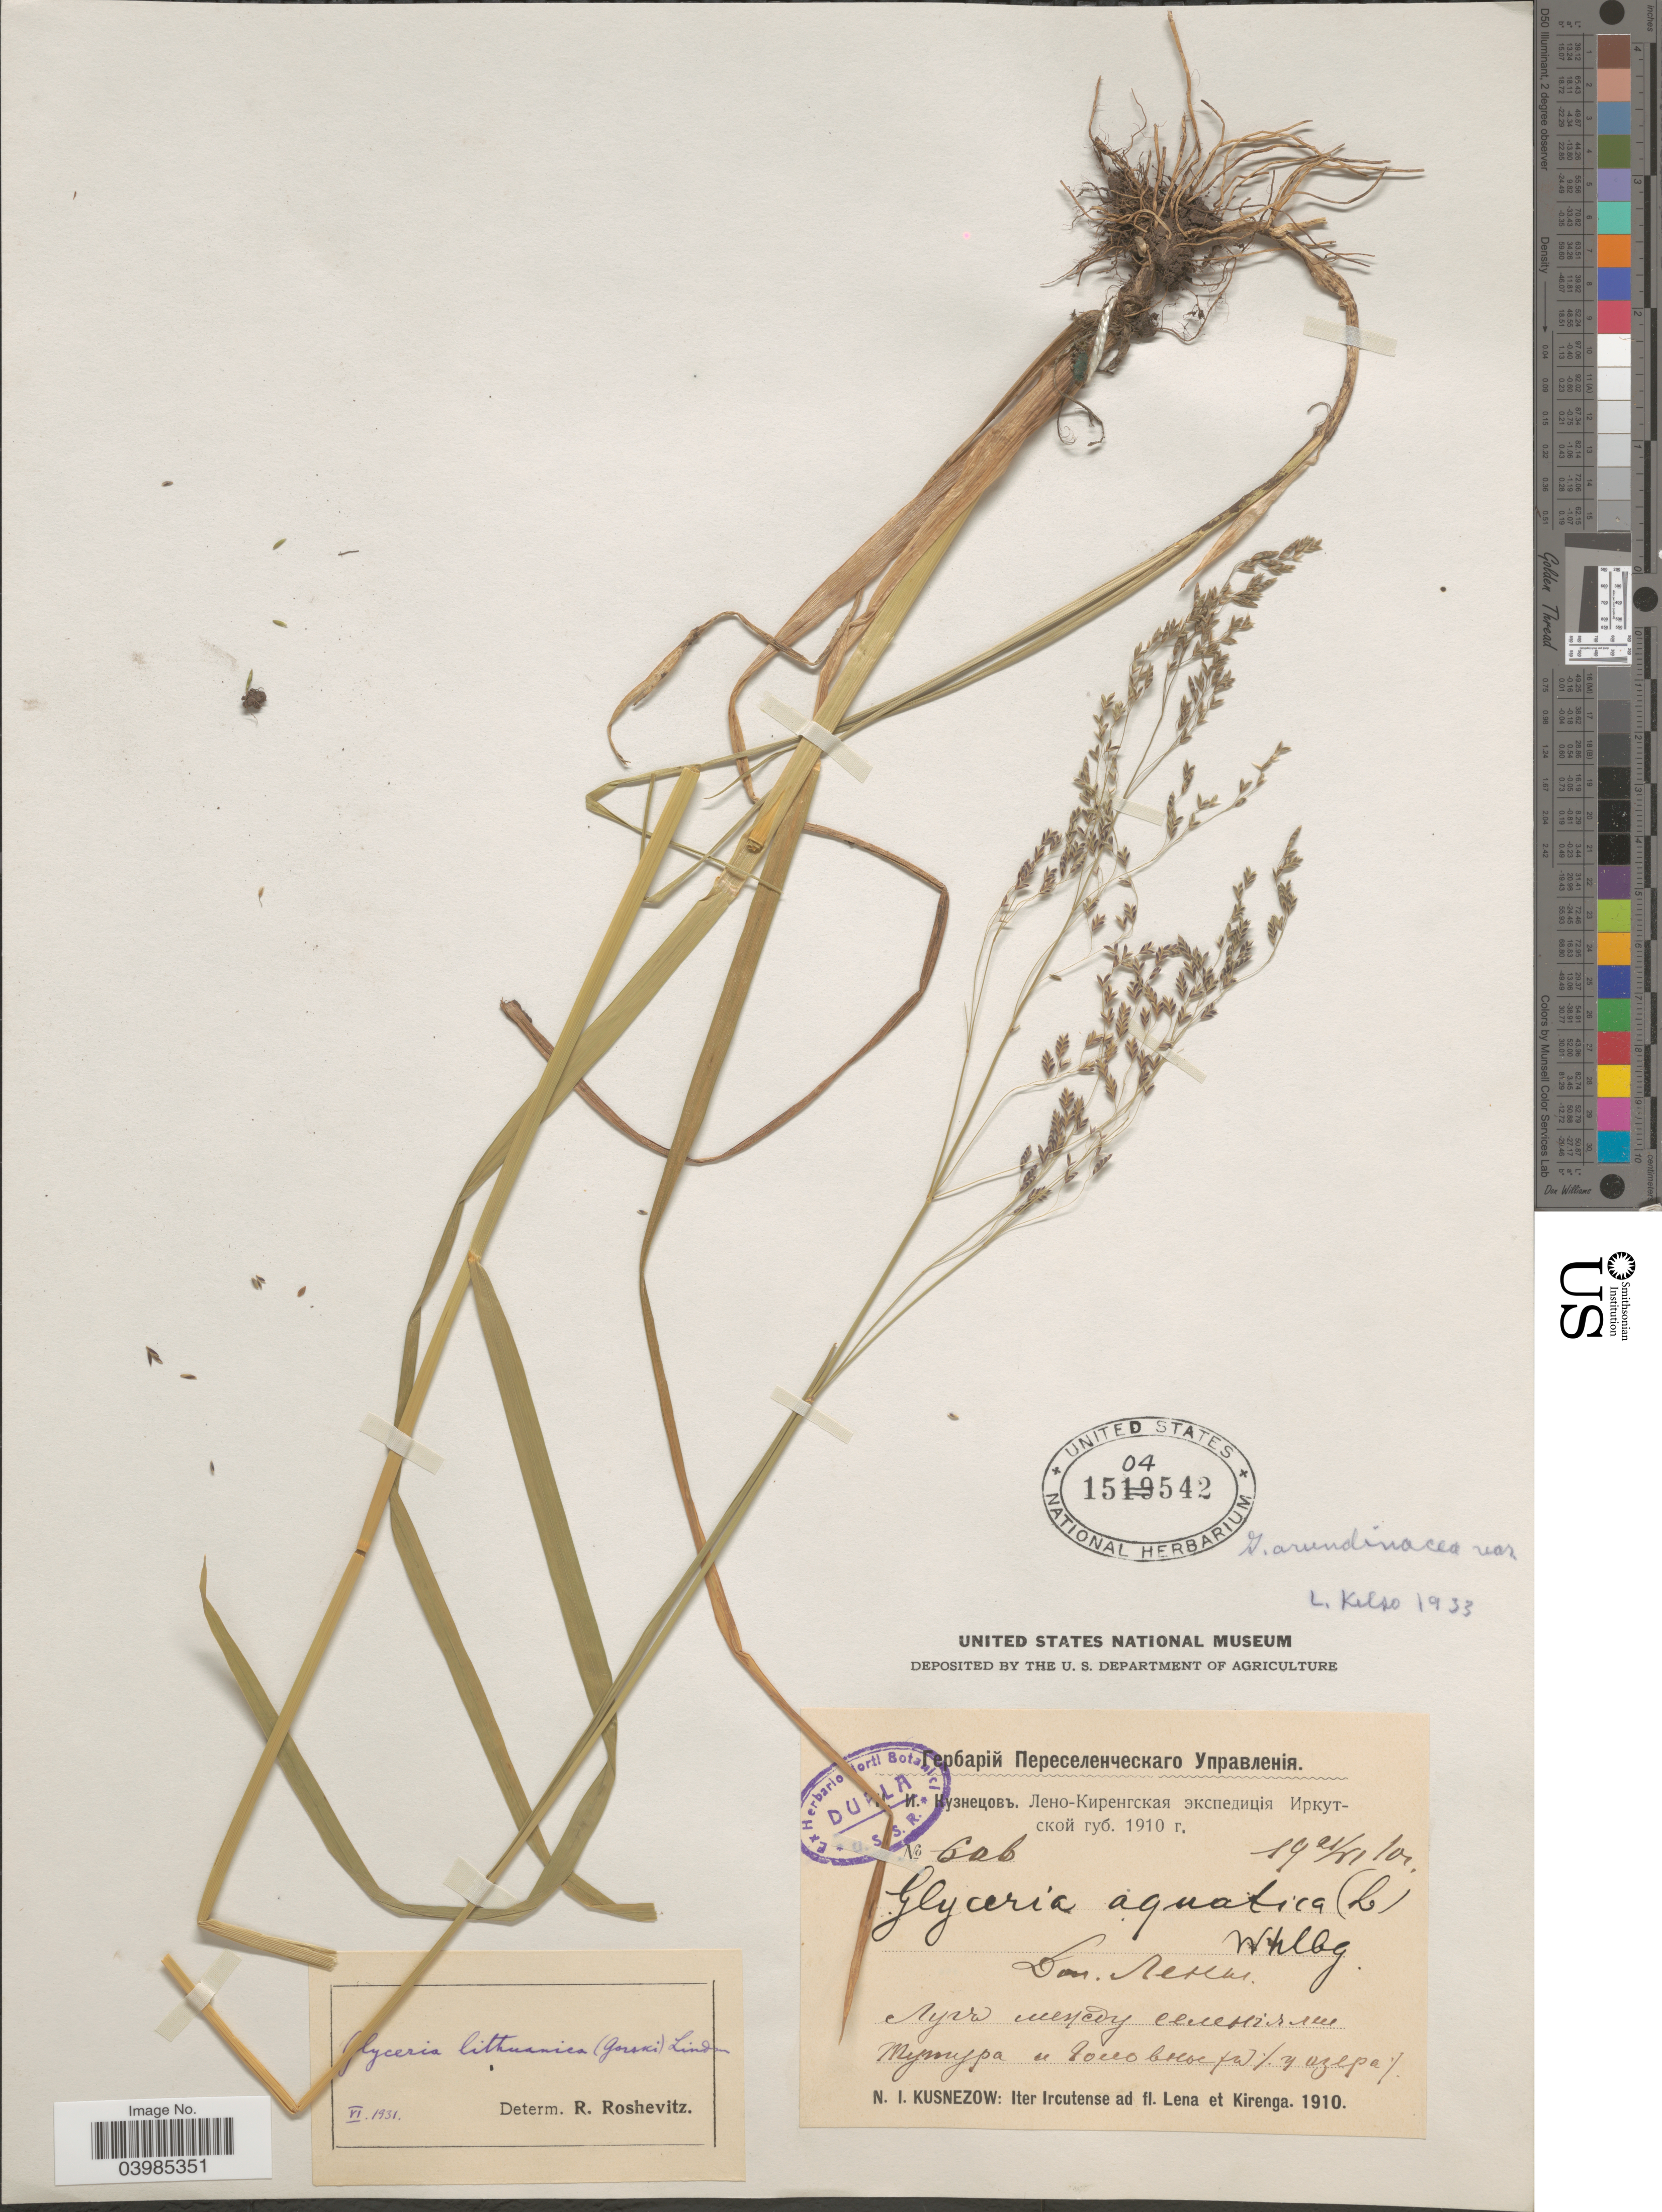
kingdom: Plantae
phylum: Tracheophyta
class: Liliopsida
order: Poales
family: Poaceae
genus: Glyceria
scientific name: Glyceria lithuanica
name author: (Gorski) Gorski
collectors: N. Kusnezow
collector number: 606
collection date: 1910-06-21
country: Russian Federation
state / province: Irkutsk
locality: X. Iter Ircutense ad fl. Lena et Kirenga.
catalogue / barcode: US 1504542